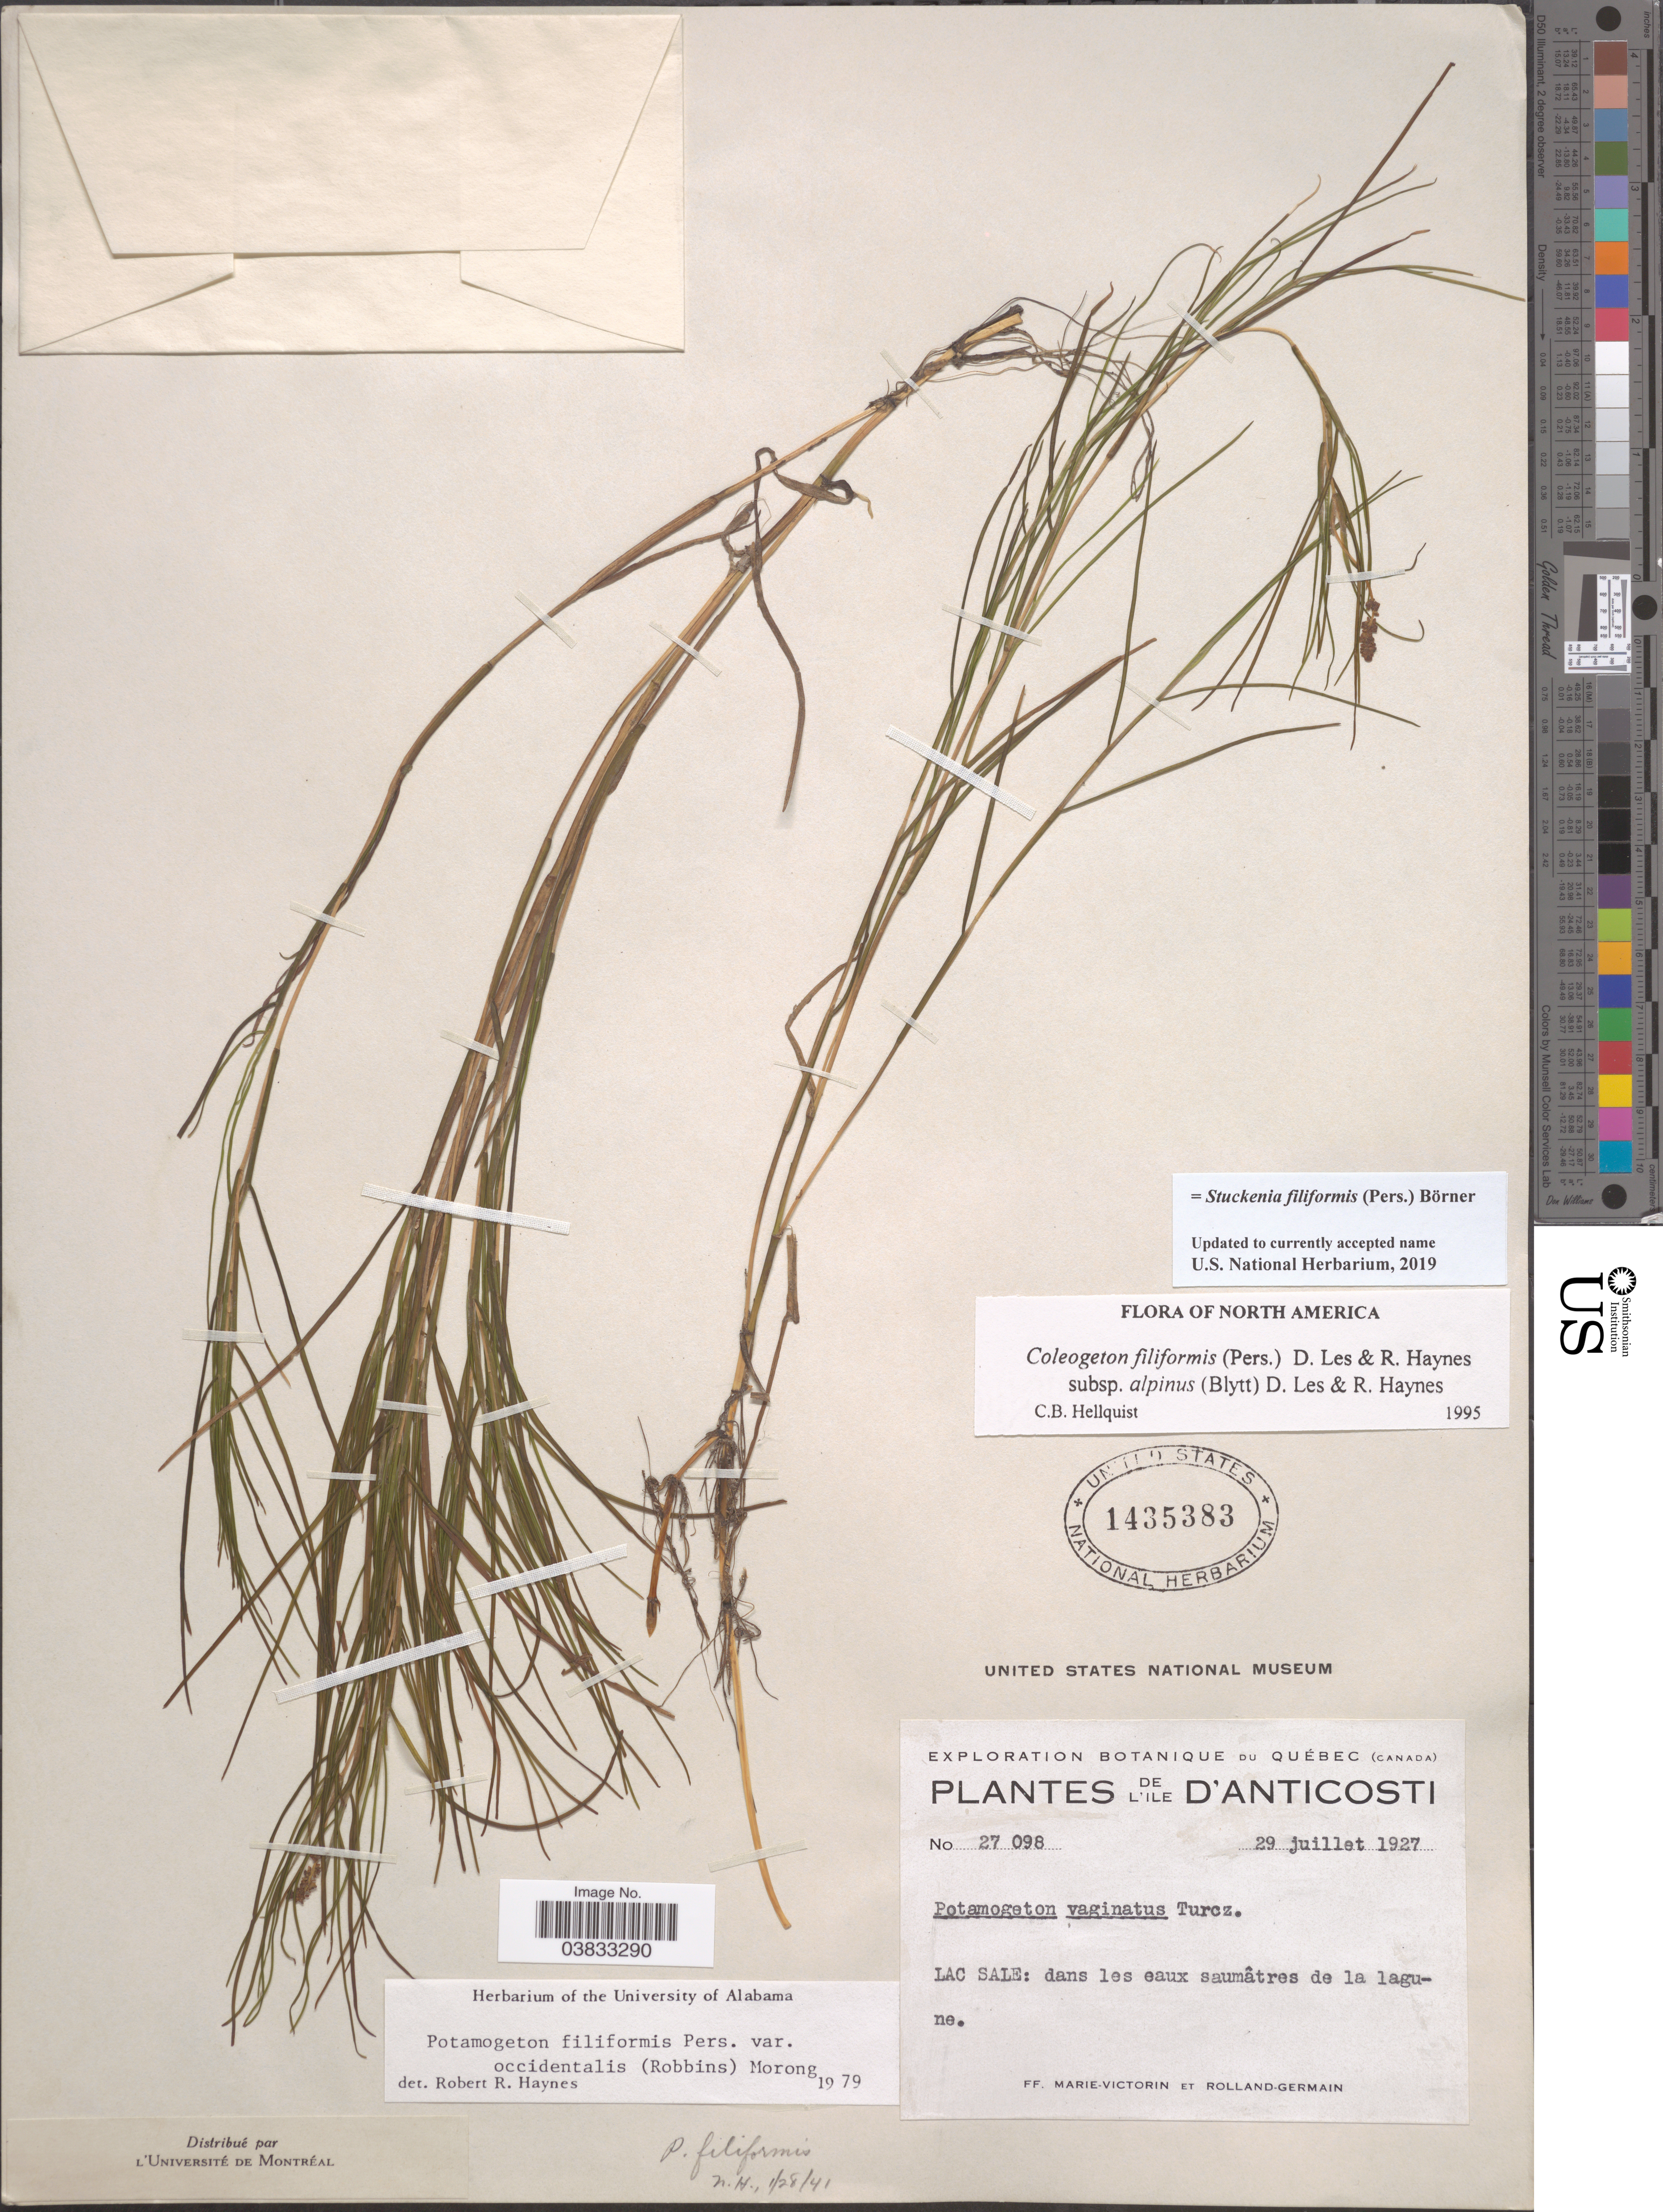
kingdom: Plantae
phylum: Tracheophyta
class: Liliopsida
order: Alismatales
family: Potamogetonaceae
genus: Stuckenia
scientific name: Stuckenia filiformis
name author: (Pers.) Börner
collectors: F. Marie-Victorin & Rolland-Germain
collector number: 27098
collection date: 1927-07-29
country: Canada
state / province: Quebec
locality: L'Ile D'Anticosti. Lac Sale.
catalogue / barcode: US 1435383